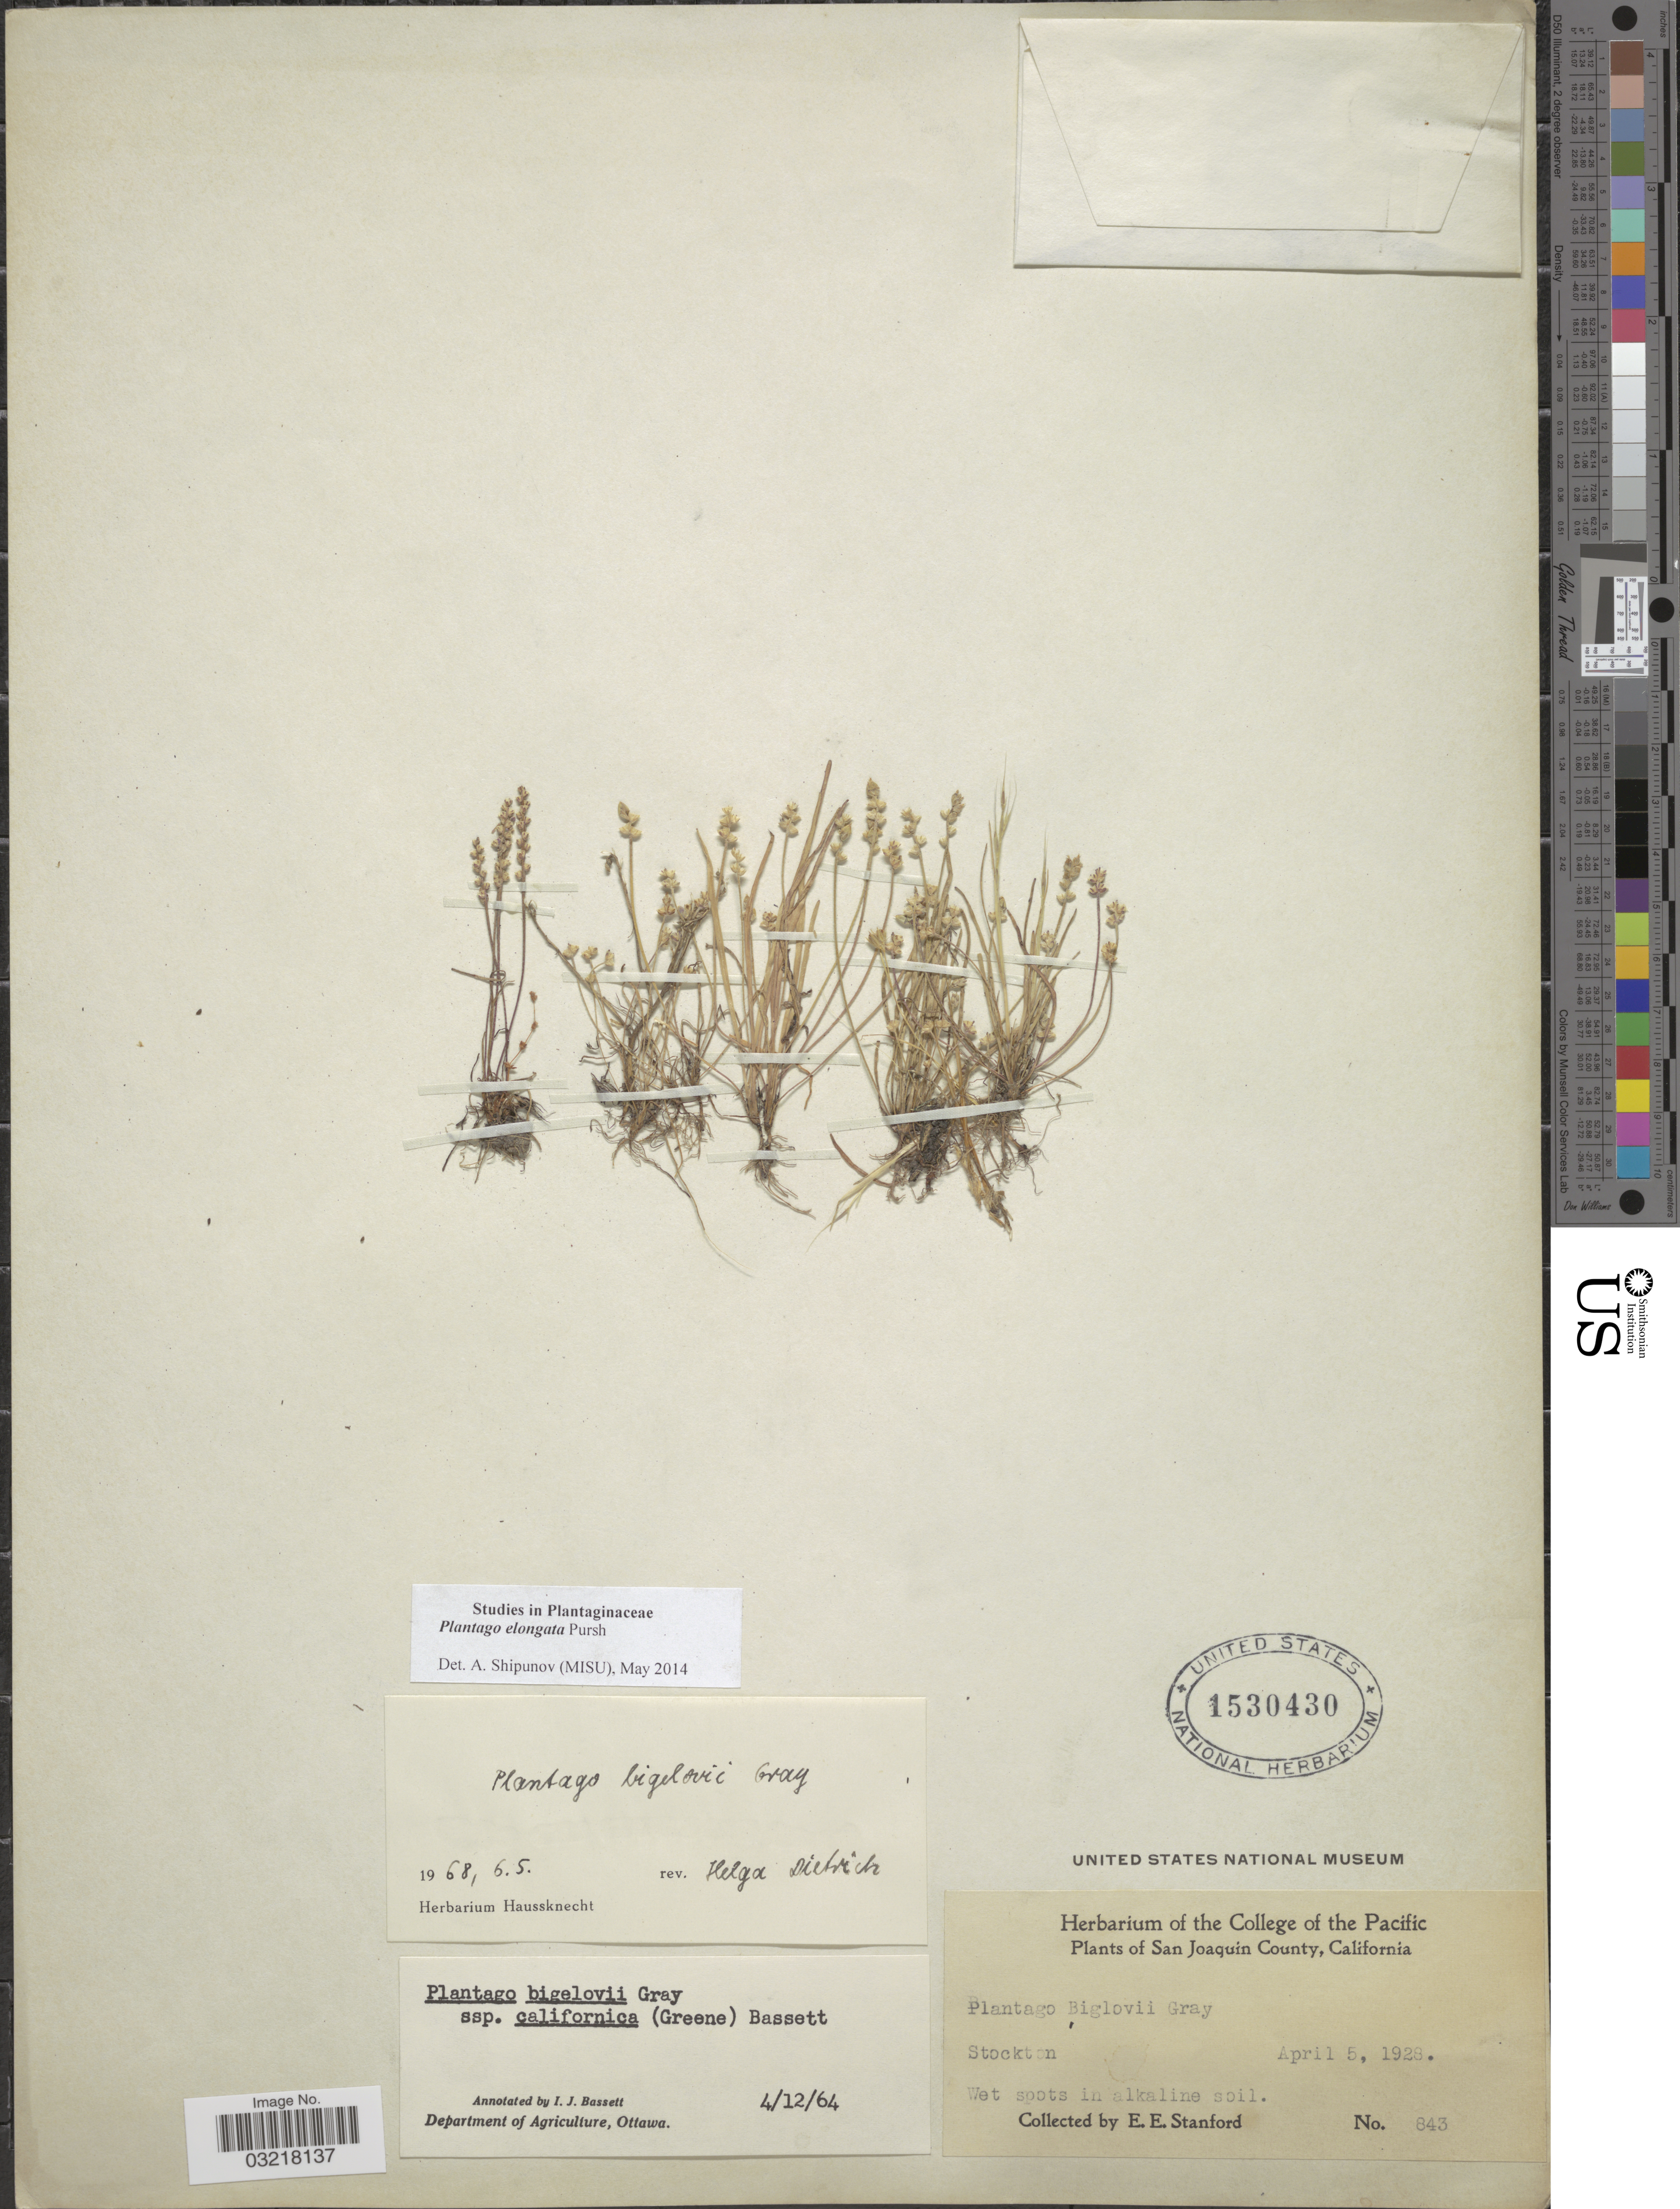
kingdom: Plantae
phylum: Tracheophyta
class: Magnoliopsida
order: Lamiales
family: Plantaginaceae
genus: Plantago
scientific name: Plantago elongata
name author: Pursh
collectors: E. Stanford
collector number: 843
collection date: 1928-04-05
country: United States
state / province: California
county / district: San Joaquin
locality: San Joaquin County. Stockton.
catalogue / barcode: US 1530430